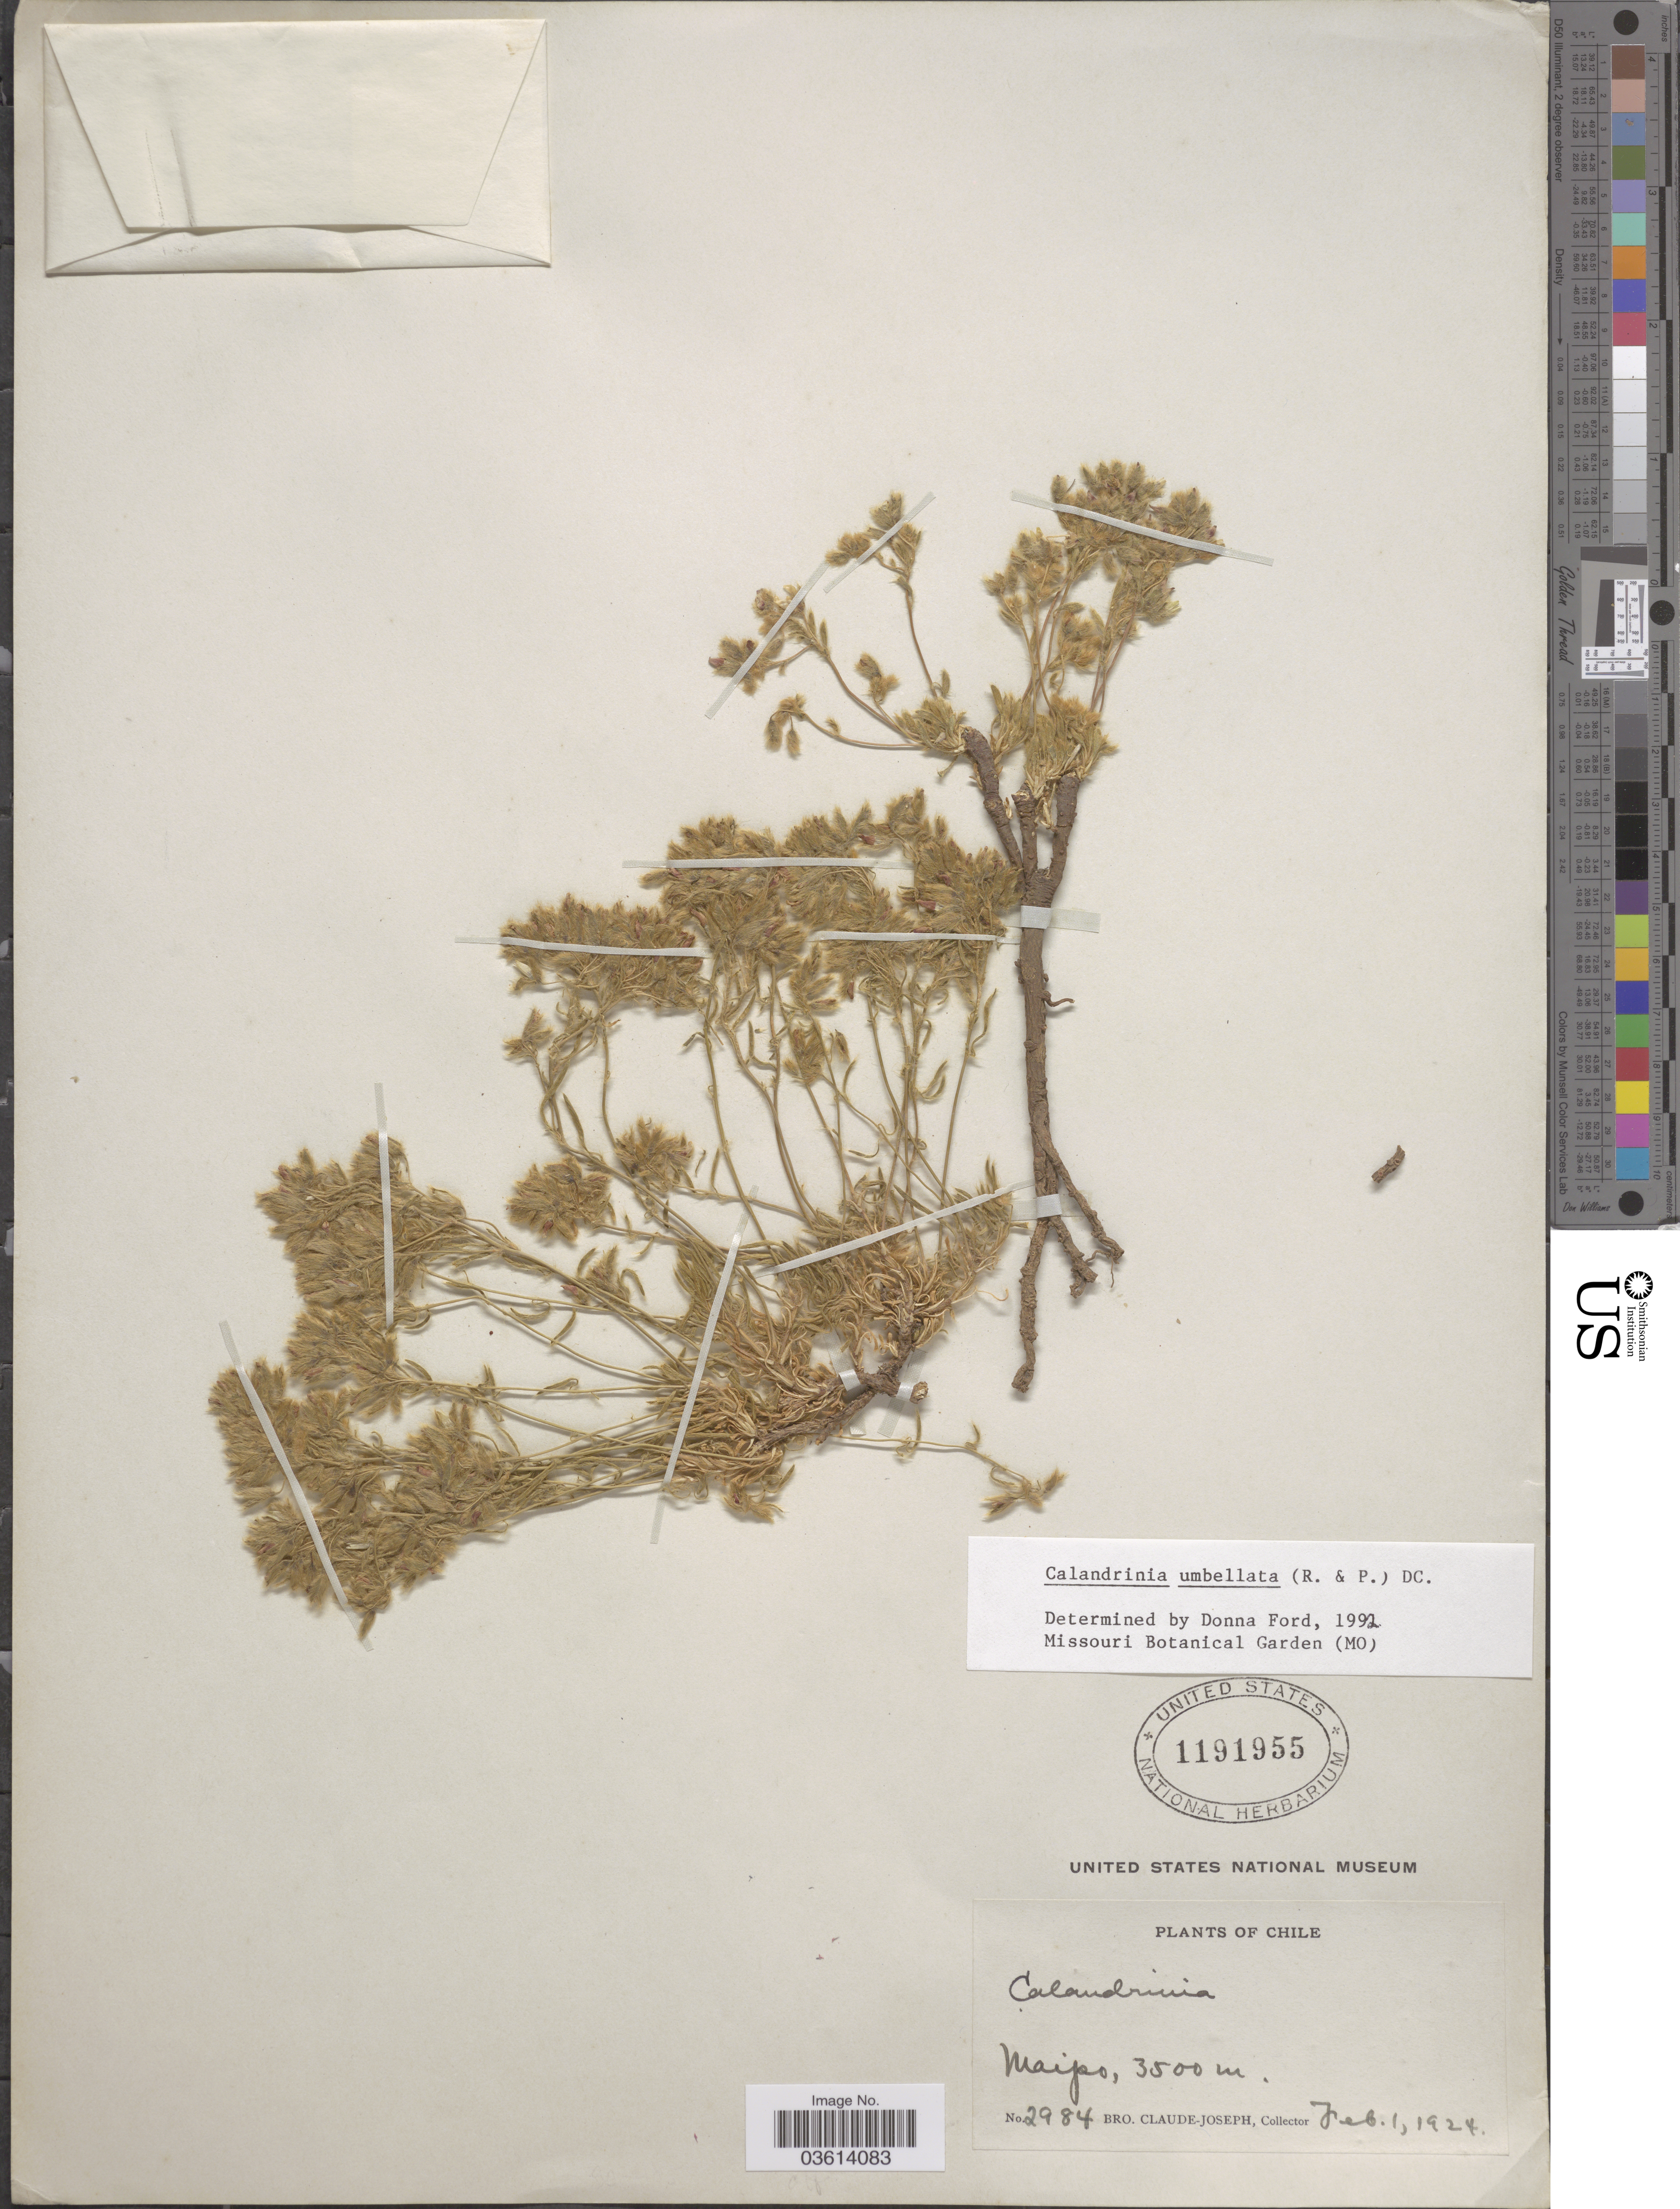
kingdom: Plantae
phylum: Tracheophyta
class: Magnoliopsida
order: Caryophyllales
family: Montiaceae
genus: Montiopsis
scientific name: Montiopsis umbellata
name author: (Ruiz & Pav.) D.I. Ford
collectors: Bro. Claude-Joseph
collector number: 2984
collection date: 1924-02-01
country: Chile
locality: Maipo.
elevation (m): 3500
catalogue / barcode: US 1191955